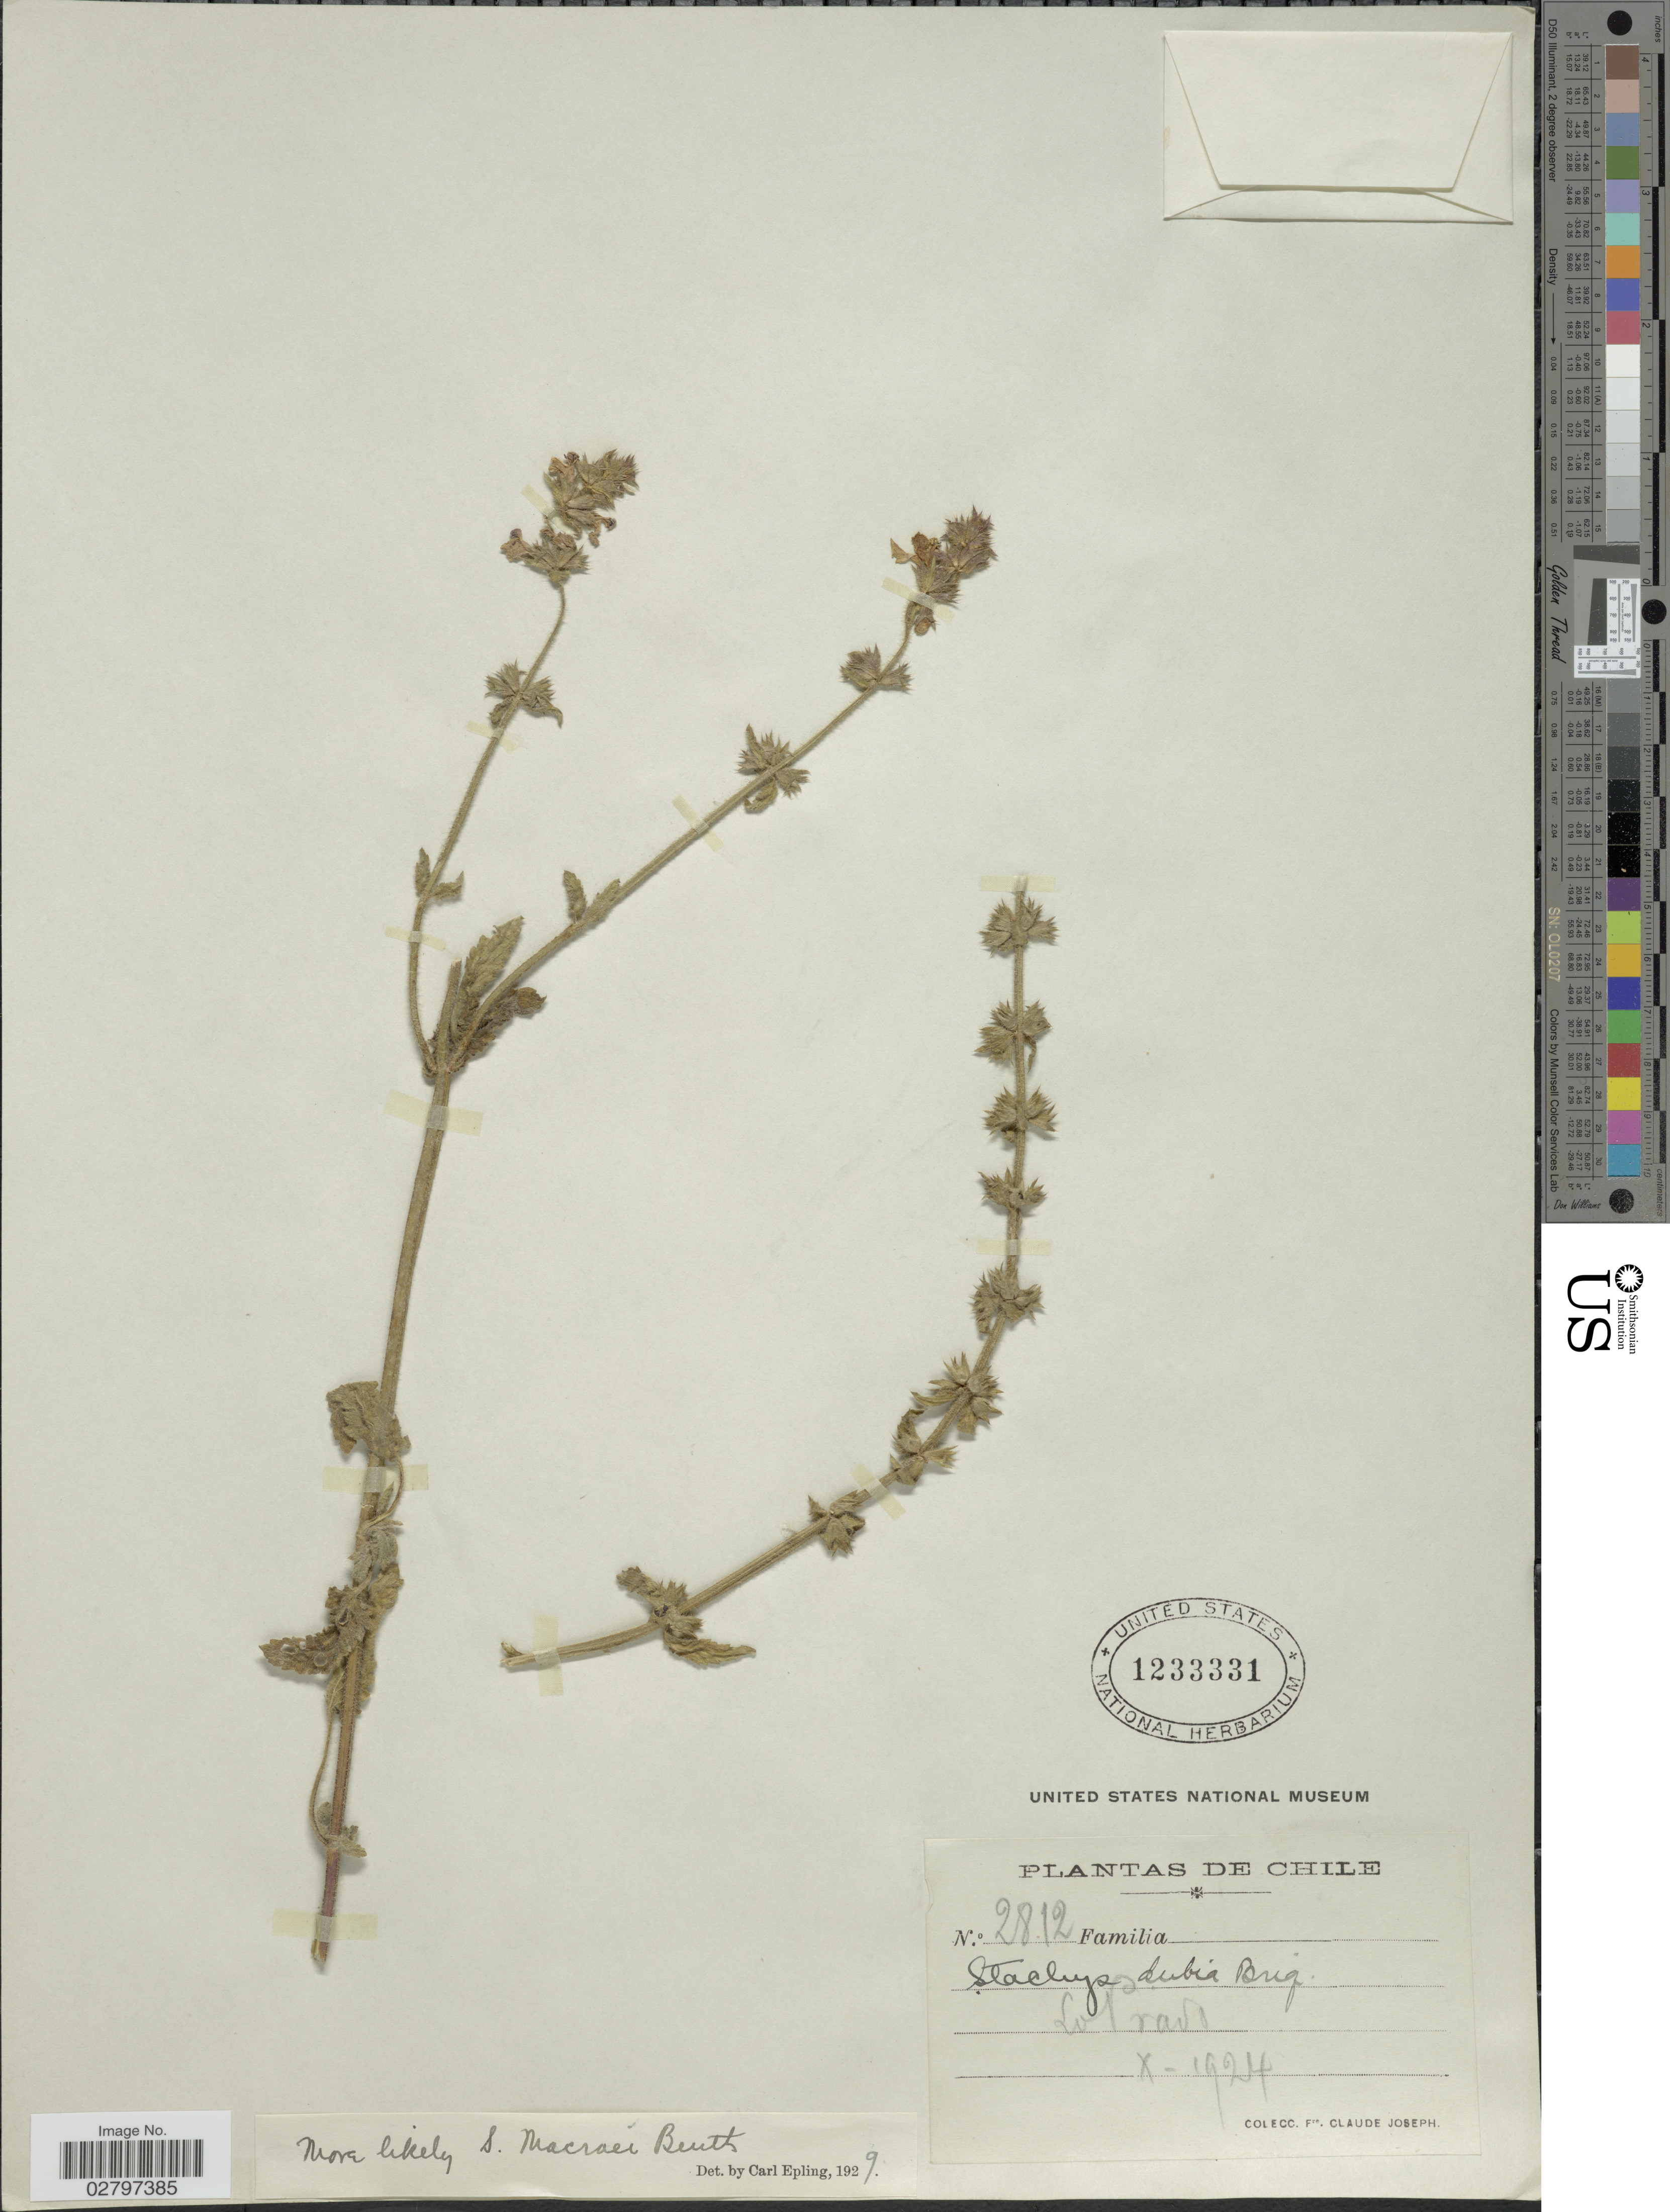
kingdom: Plantae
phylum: Tracheophyta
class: Magnoliopsida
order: Lamiales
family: Lamiaceae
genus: Stachys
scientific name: Stachys macraei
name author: Benth.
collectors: Bro. Claude-Joseph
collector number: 2812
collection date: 1924-10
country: Chile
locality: Lo Prado.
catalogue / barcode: US 1233331